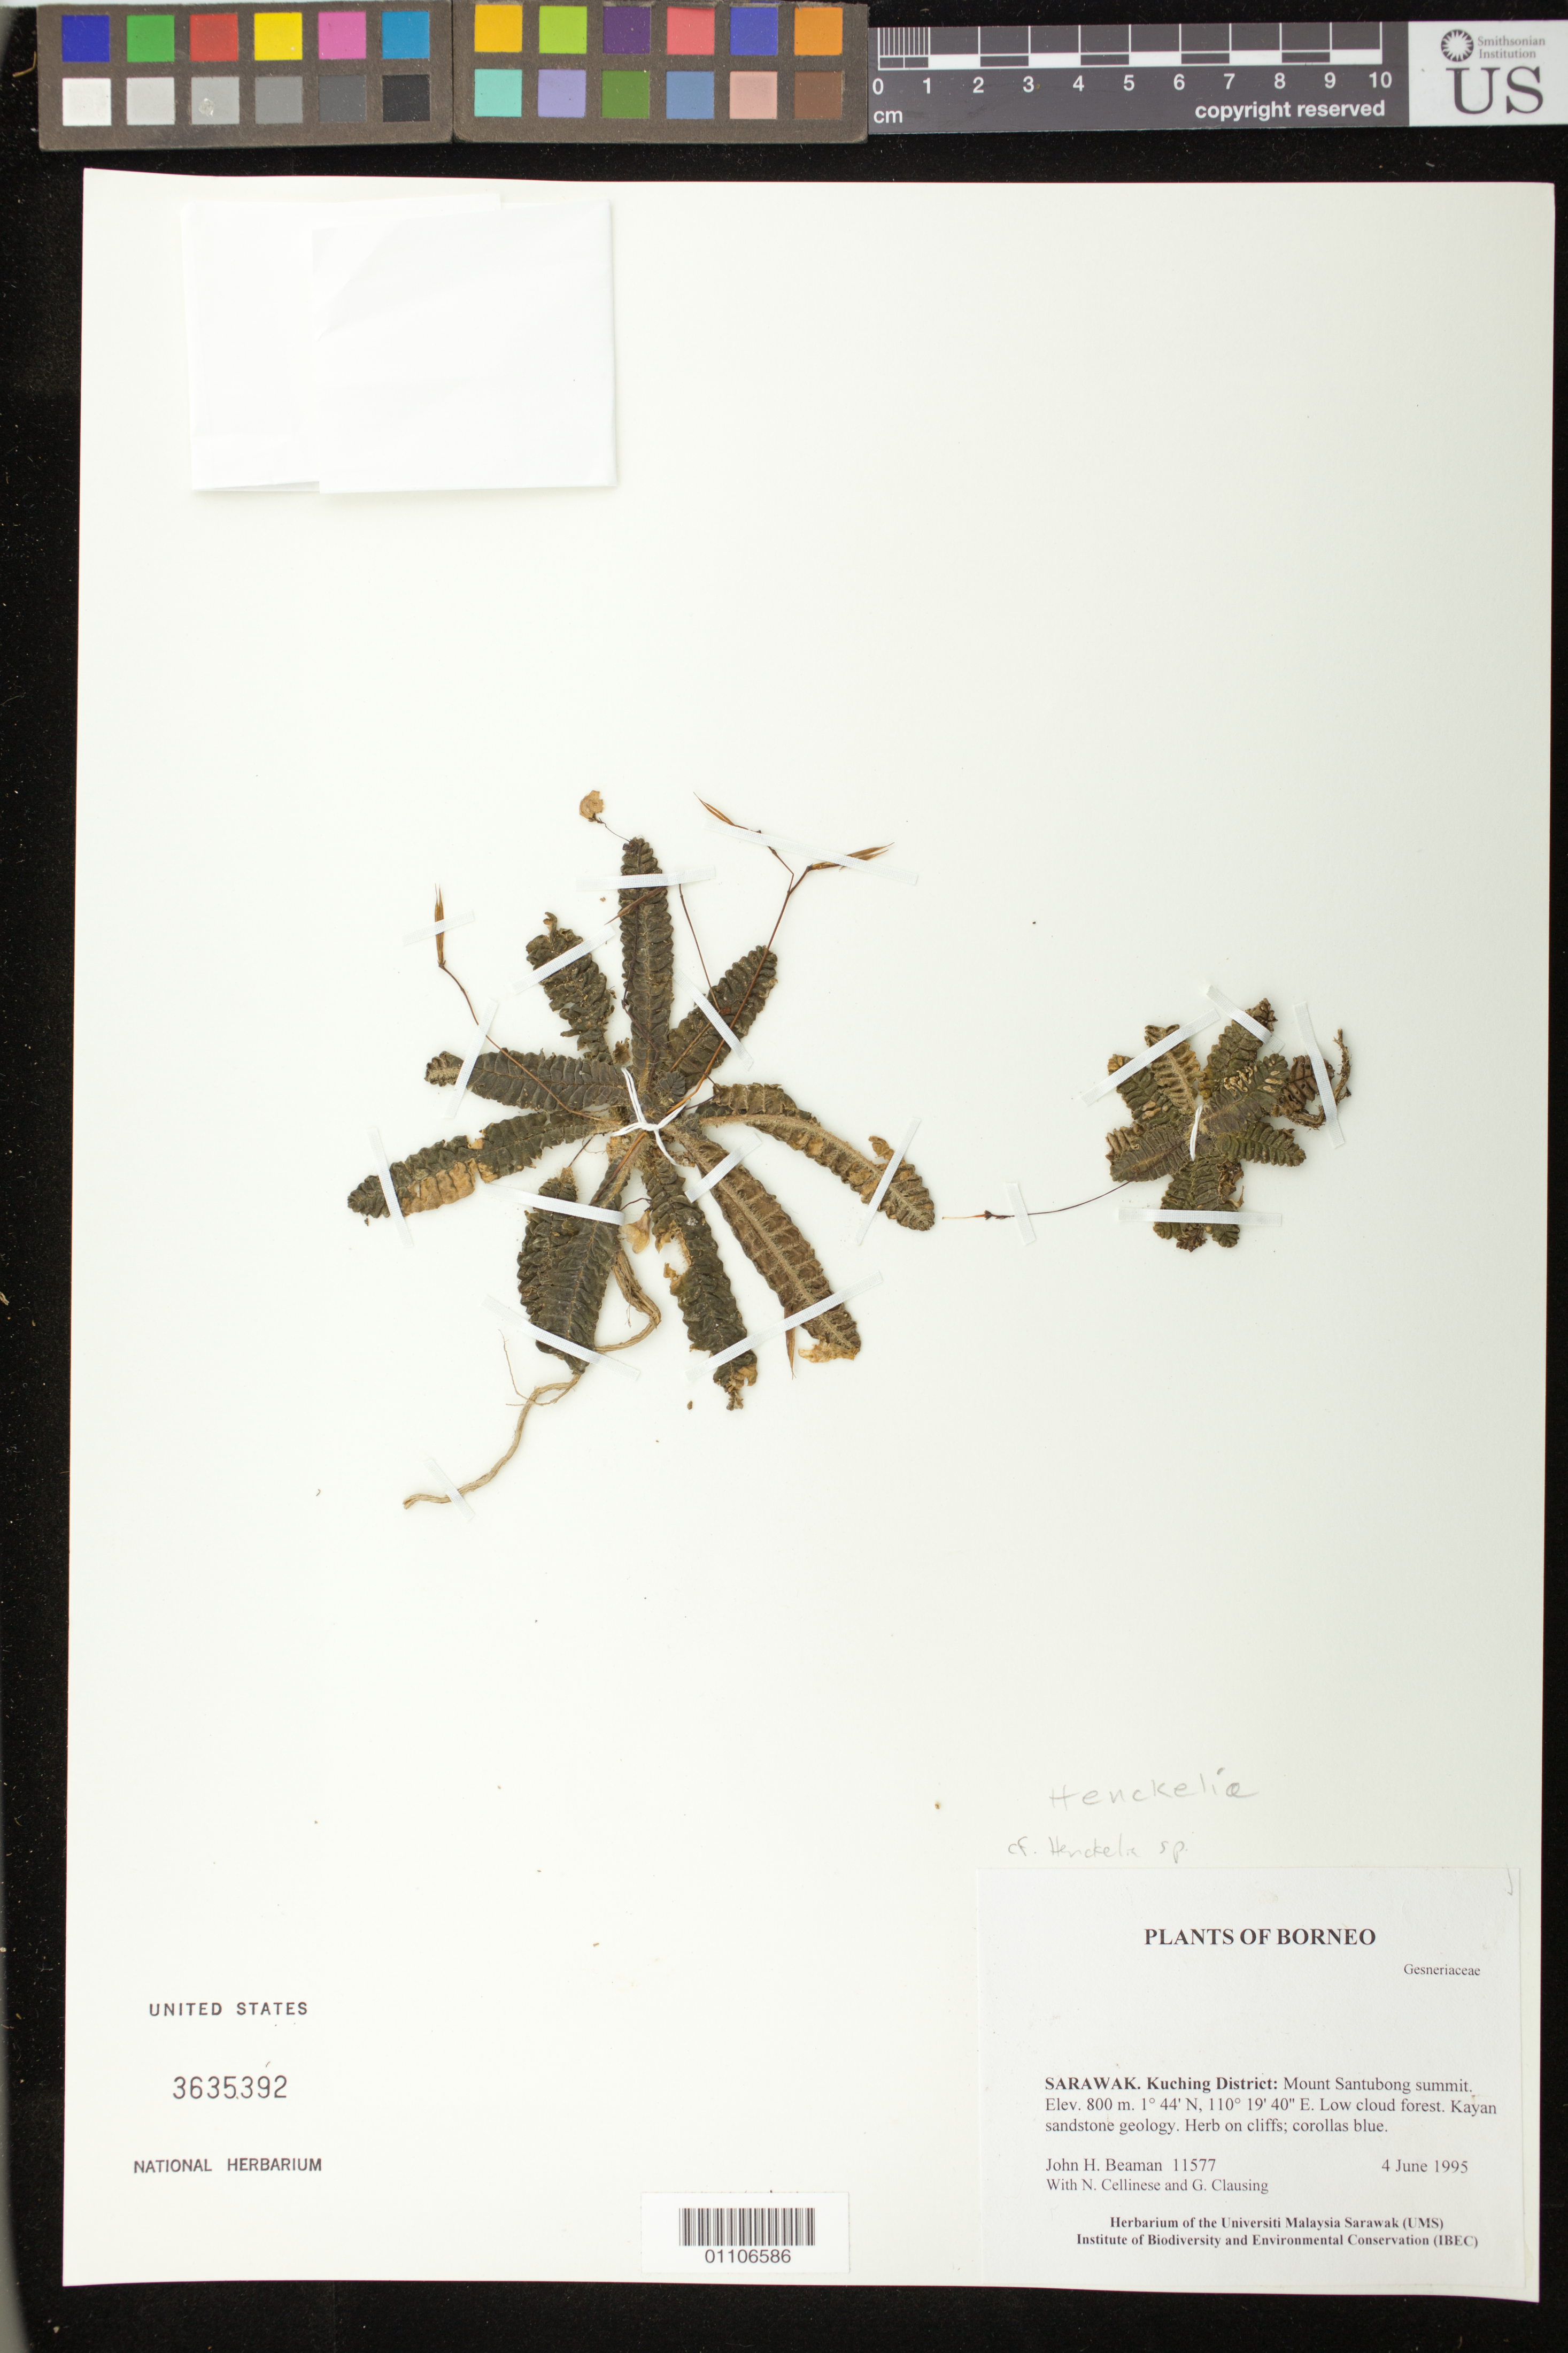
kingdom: Plantae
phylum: Tracheophyta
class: Magnoliopsida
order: Lamiales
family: Gesneriaceae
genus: Henckelia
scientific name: Henckelia sp.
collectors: J. H. Beaman, N. Cellinese & G. Clausing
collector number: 11577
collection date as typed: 04 Jun 1995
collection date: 1995-06-04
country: Malaysia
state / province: Sarawak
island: Borneo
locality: Kuching District: Mount Santubong summit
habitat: Low cloud forest, Kayan sandstone geology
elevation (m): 800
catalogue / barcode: US 3635392